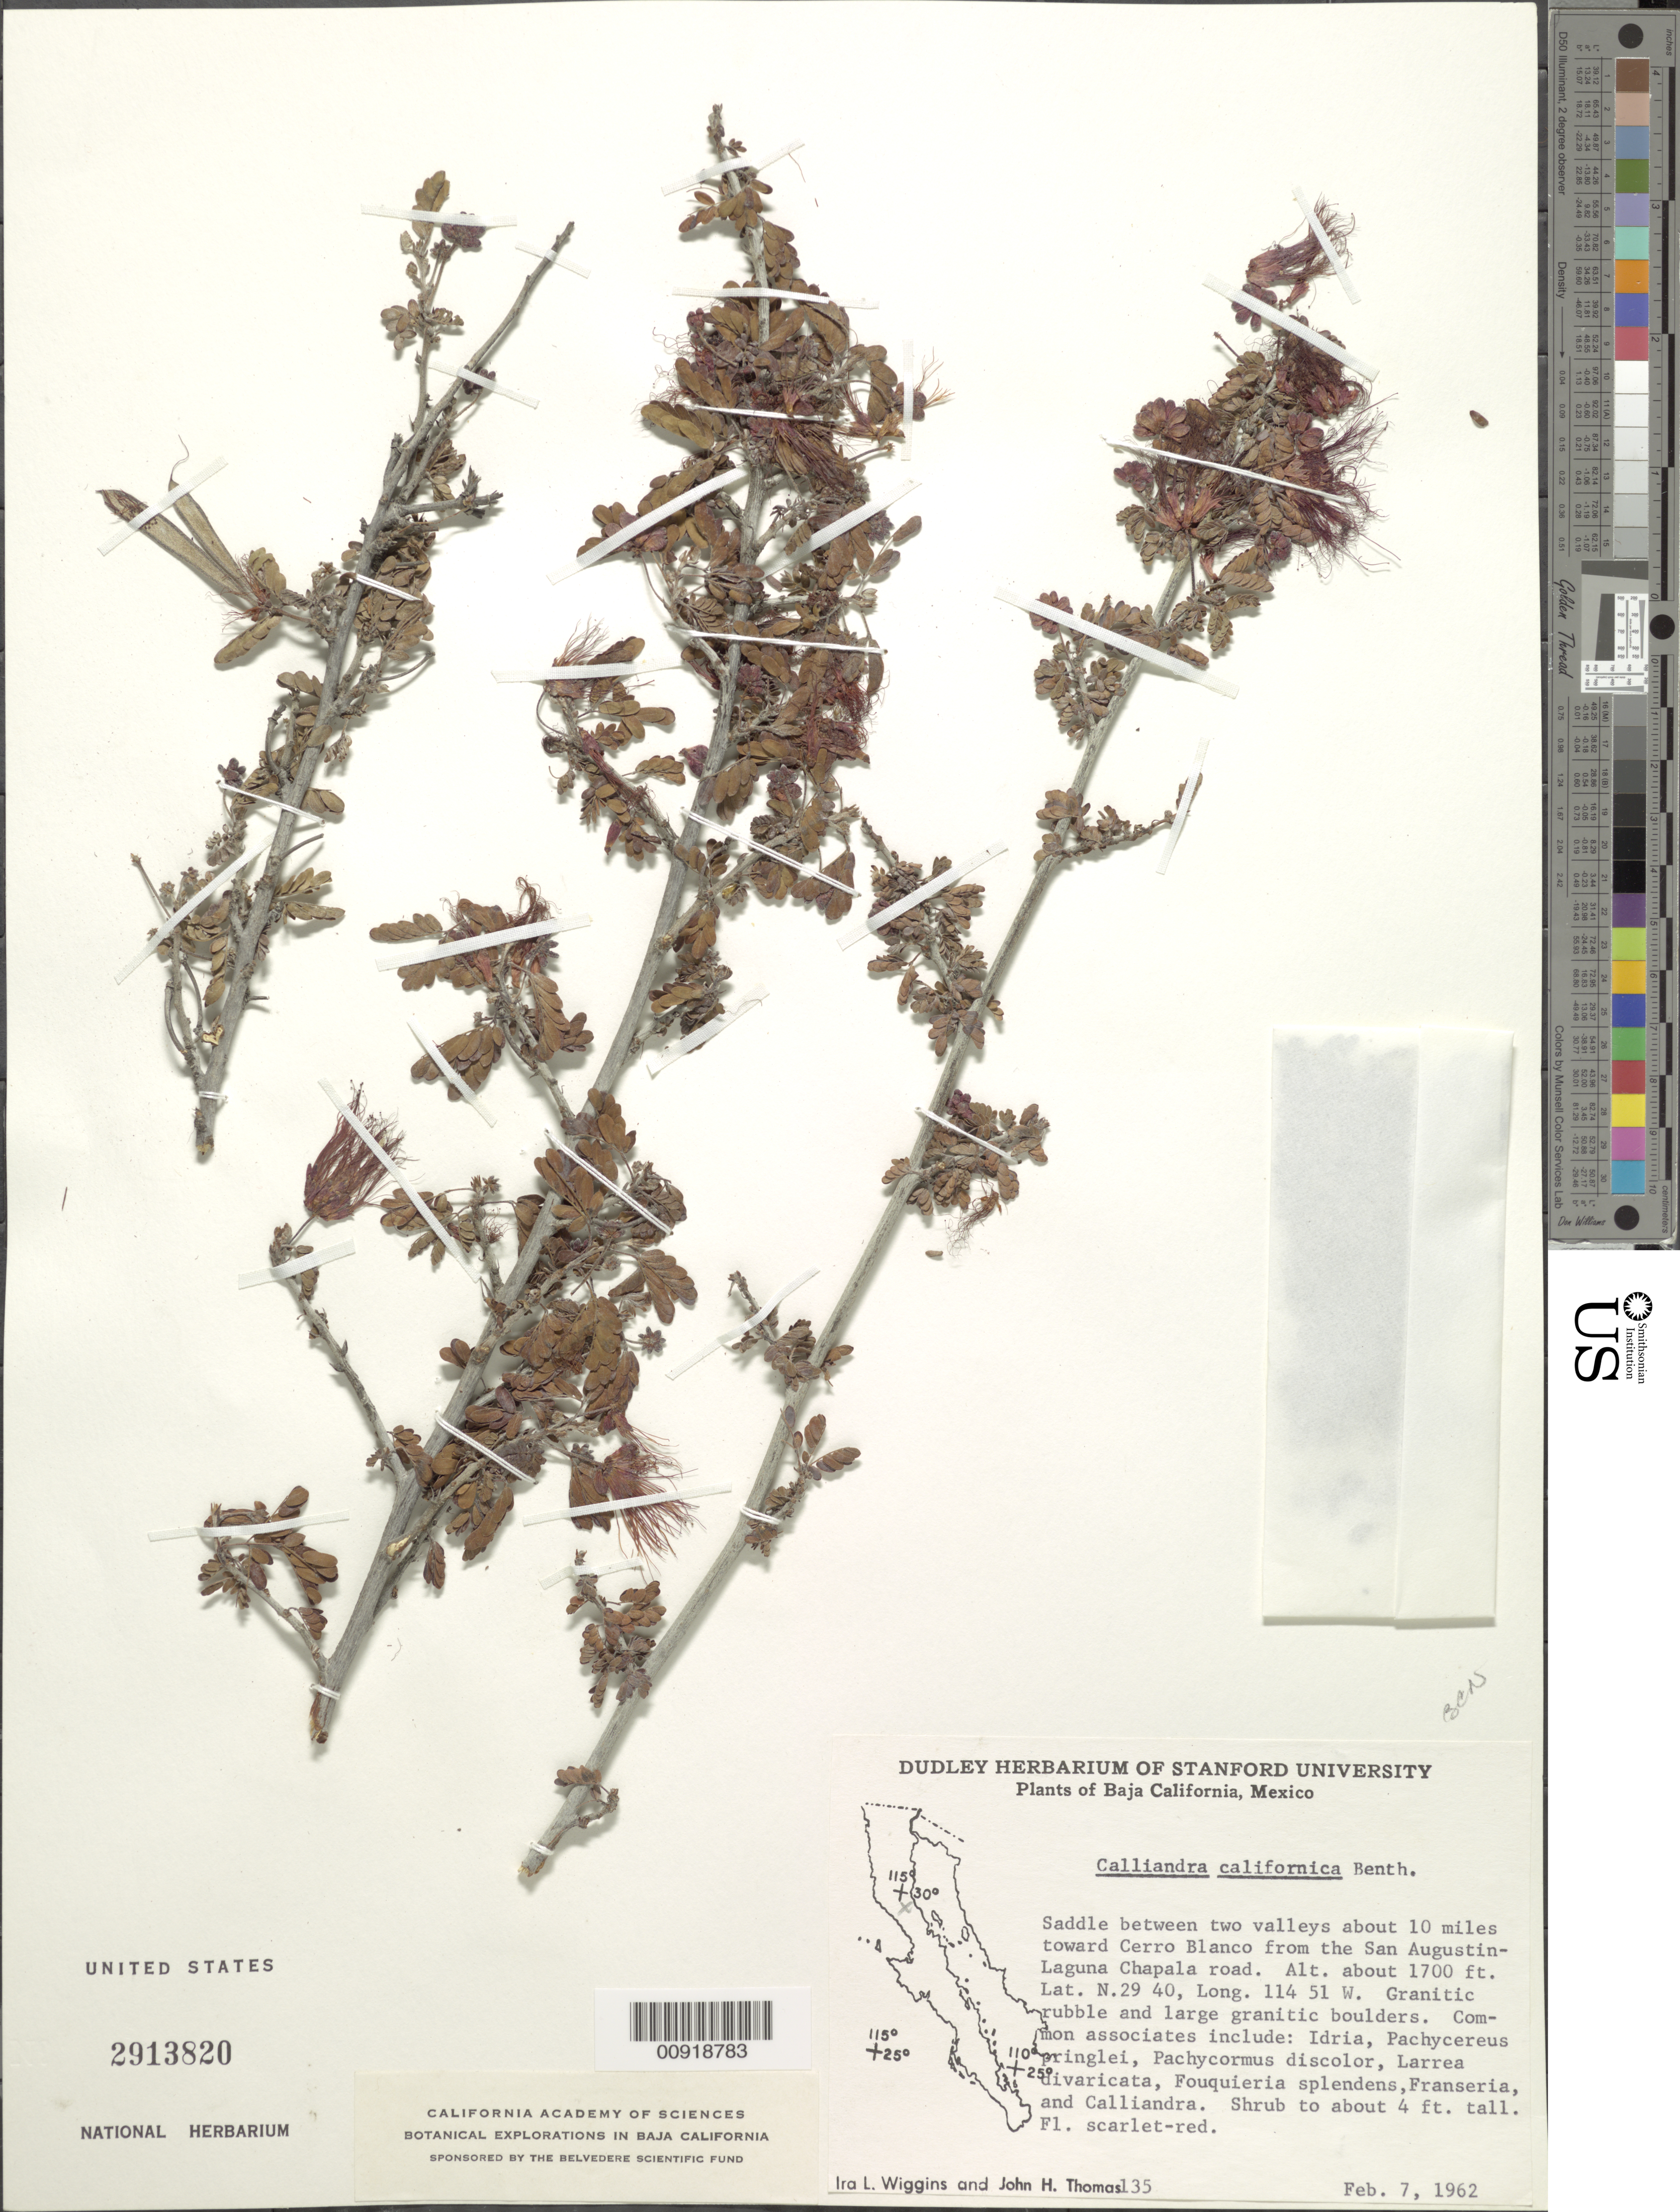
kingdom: Plantae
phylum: Tracheophyta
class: Magnoliopsida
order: Fabales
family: Fabaceae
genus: Calliandra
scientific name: Calliandra californica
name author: Benth.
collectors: I. L. Wiggins & J. H. Thomas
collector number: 135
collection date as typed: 07 Feb 1962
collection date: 1962-02-07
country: Mexico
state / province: Baja California Norte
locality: Saddle between two valleys about 10 miles toward Cerro Blanco from the San Augustin-Laguna Chapala road.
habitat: Granitic rubble and large granitic boulders. Common associates include: Idria, Pachycereus pringlei, Pachycormus discolor, Larrea divaricata, Fouquieria splendens, Franseria, and Calliandra.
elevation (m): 518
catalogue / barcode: US 2913820